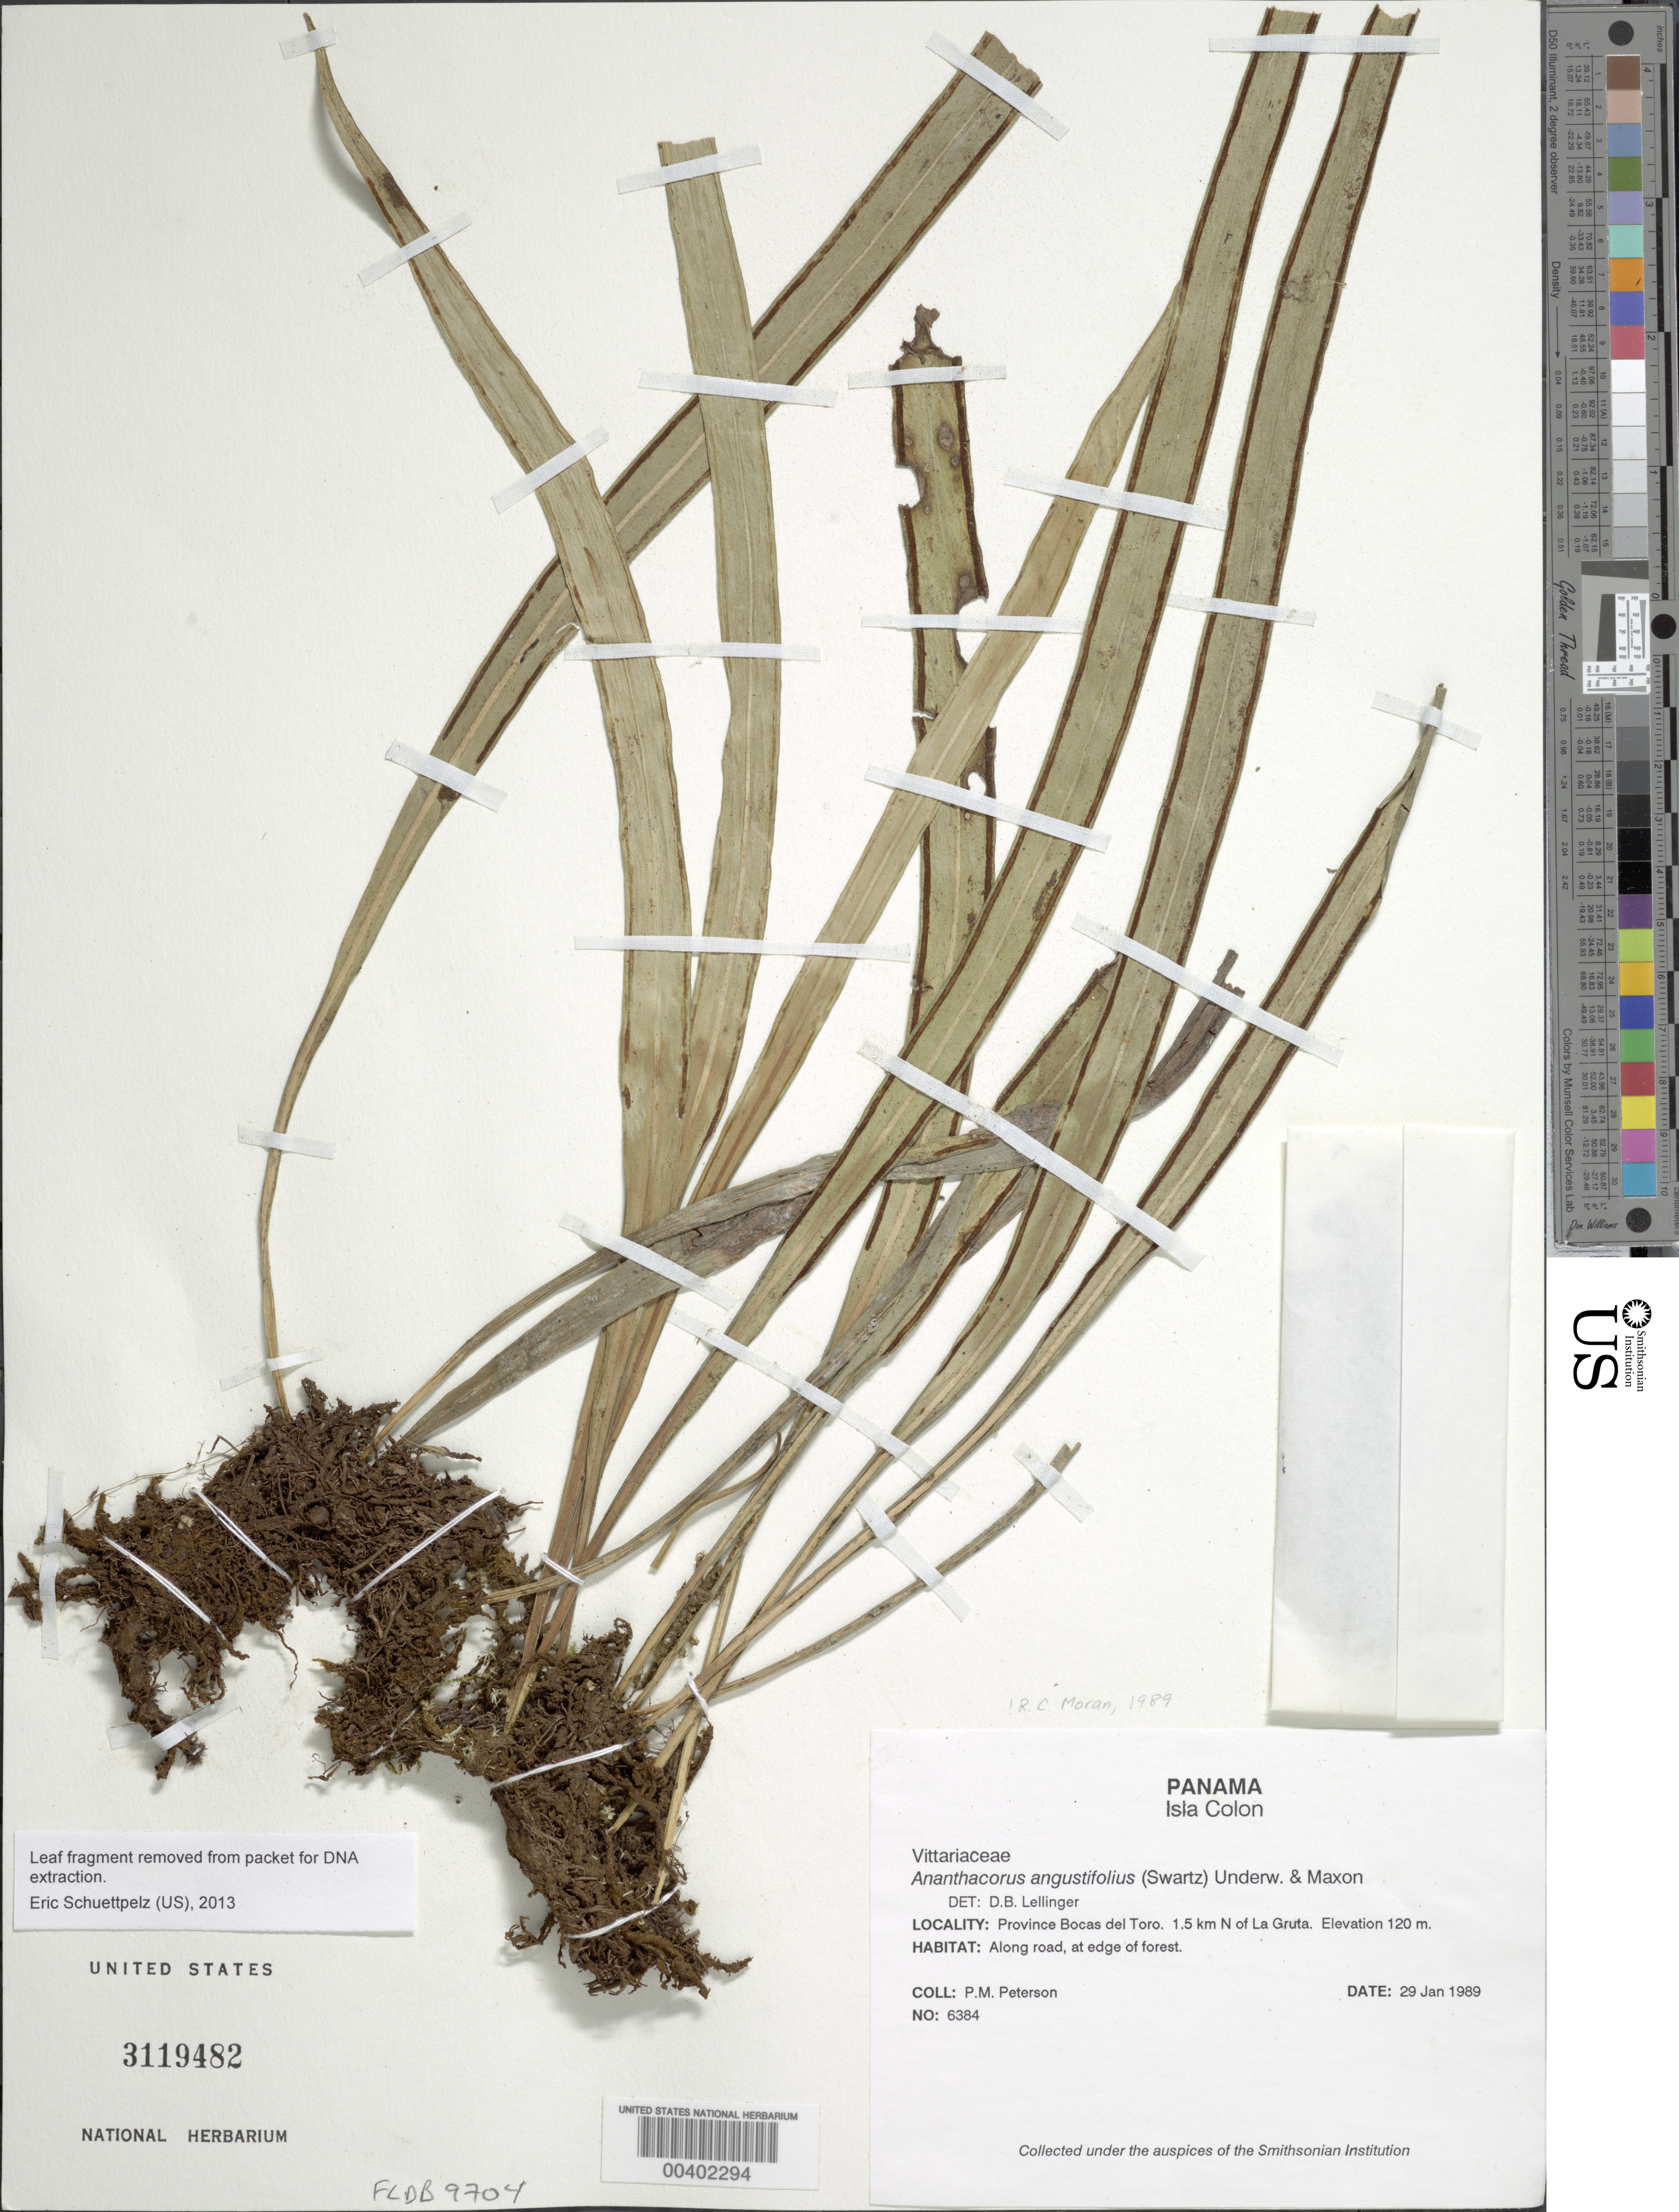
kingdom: Plantae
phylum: Tracheophyta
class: Polypodiopsida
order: Polypodiales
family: Pteridaceae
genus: Ananthacorus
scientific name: Ananthacorus angustifolius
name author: (Sw.) Underw. & Maxon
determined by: Moran, R. C.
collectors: P. M. Peterson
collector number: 06384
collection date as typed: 29 Jan 1989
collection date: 1989-01-29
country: Panama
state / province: Bocas del Toro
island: Colón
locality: Isla Colon, 1.5 km N of La Gruta.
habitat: Along road, at edge of forest.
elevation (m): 120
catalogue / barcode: US 3119482